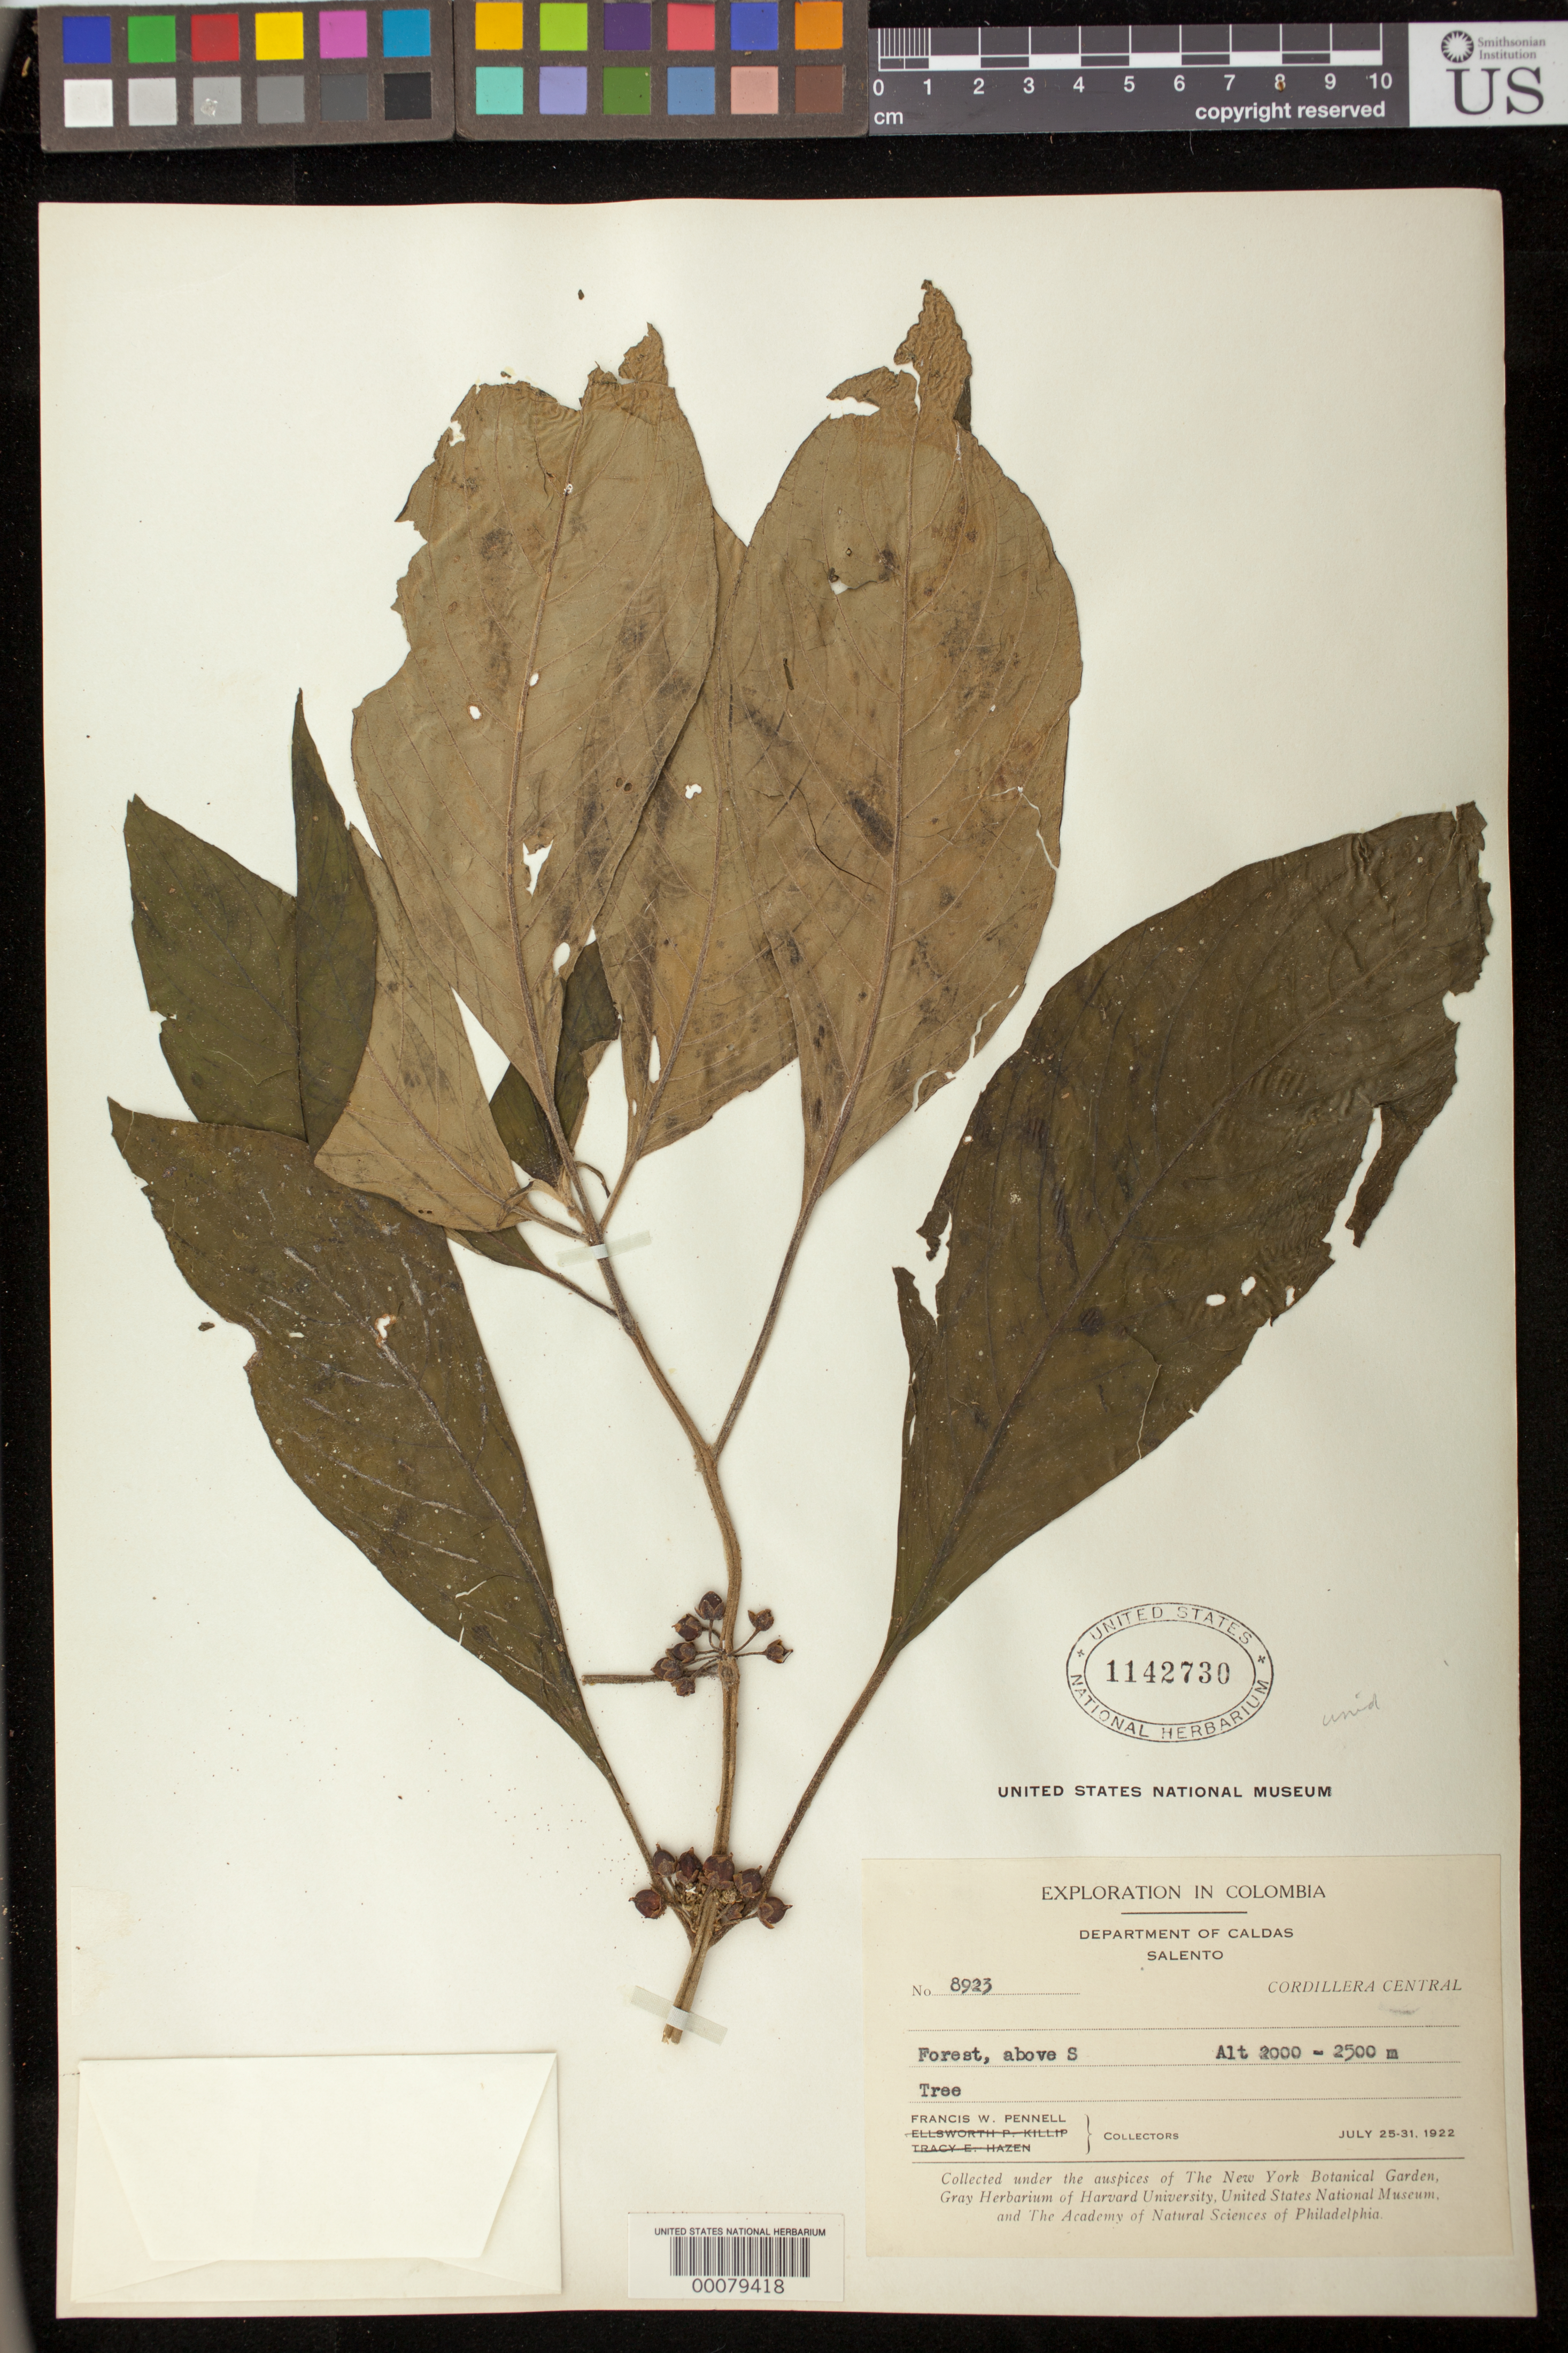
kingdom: Plantae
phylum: Tracheophyta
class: Magnoliopsida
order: Lamiales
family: Gesneriaceae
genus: Besleria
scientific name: Besleria leucocarpa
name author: C.V. Morton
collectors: F. W. Pennell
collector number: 8923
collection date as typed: Jul 1922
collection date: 1922-07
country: Colombia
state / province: Caldas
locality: Cordillera Central, above Salento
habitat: Forest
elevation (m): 2000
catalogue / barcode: US 1142730